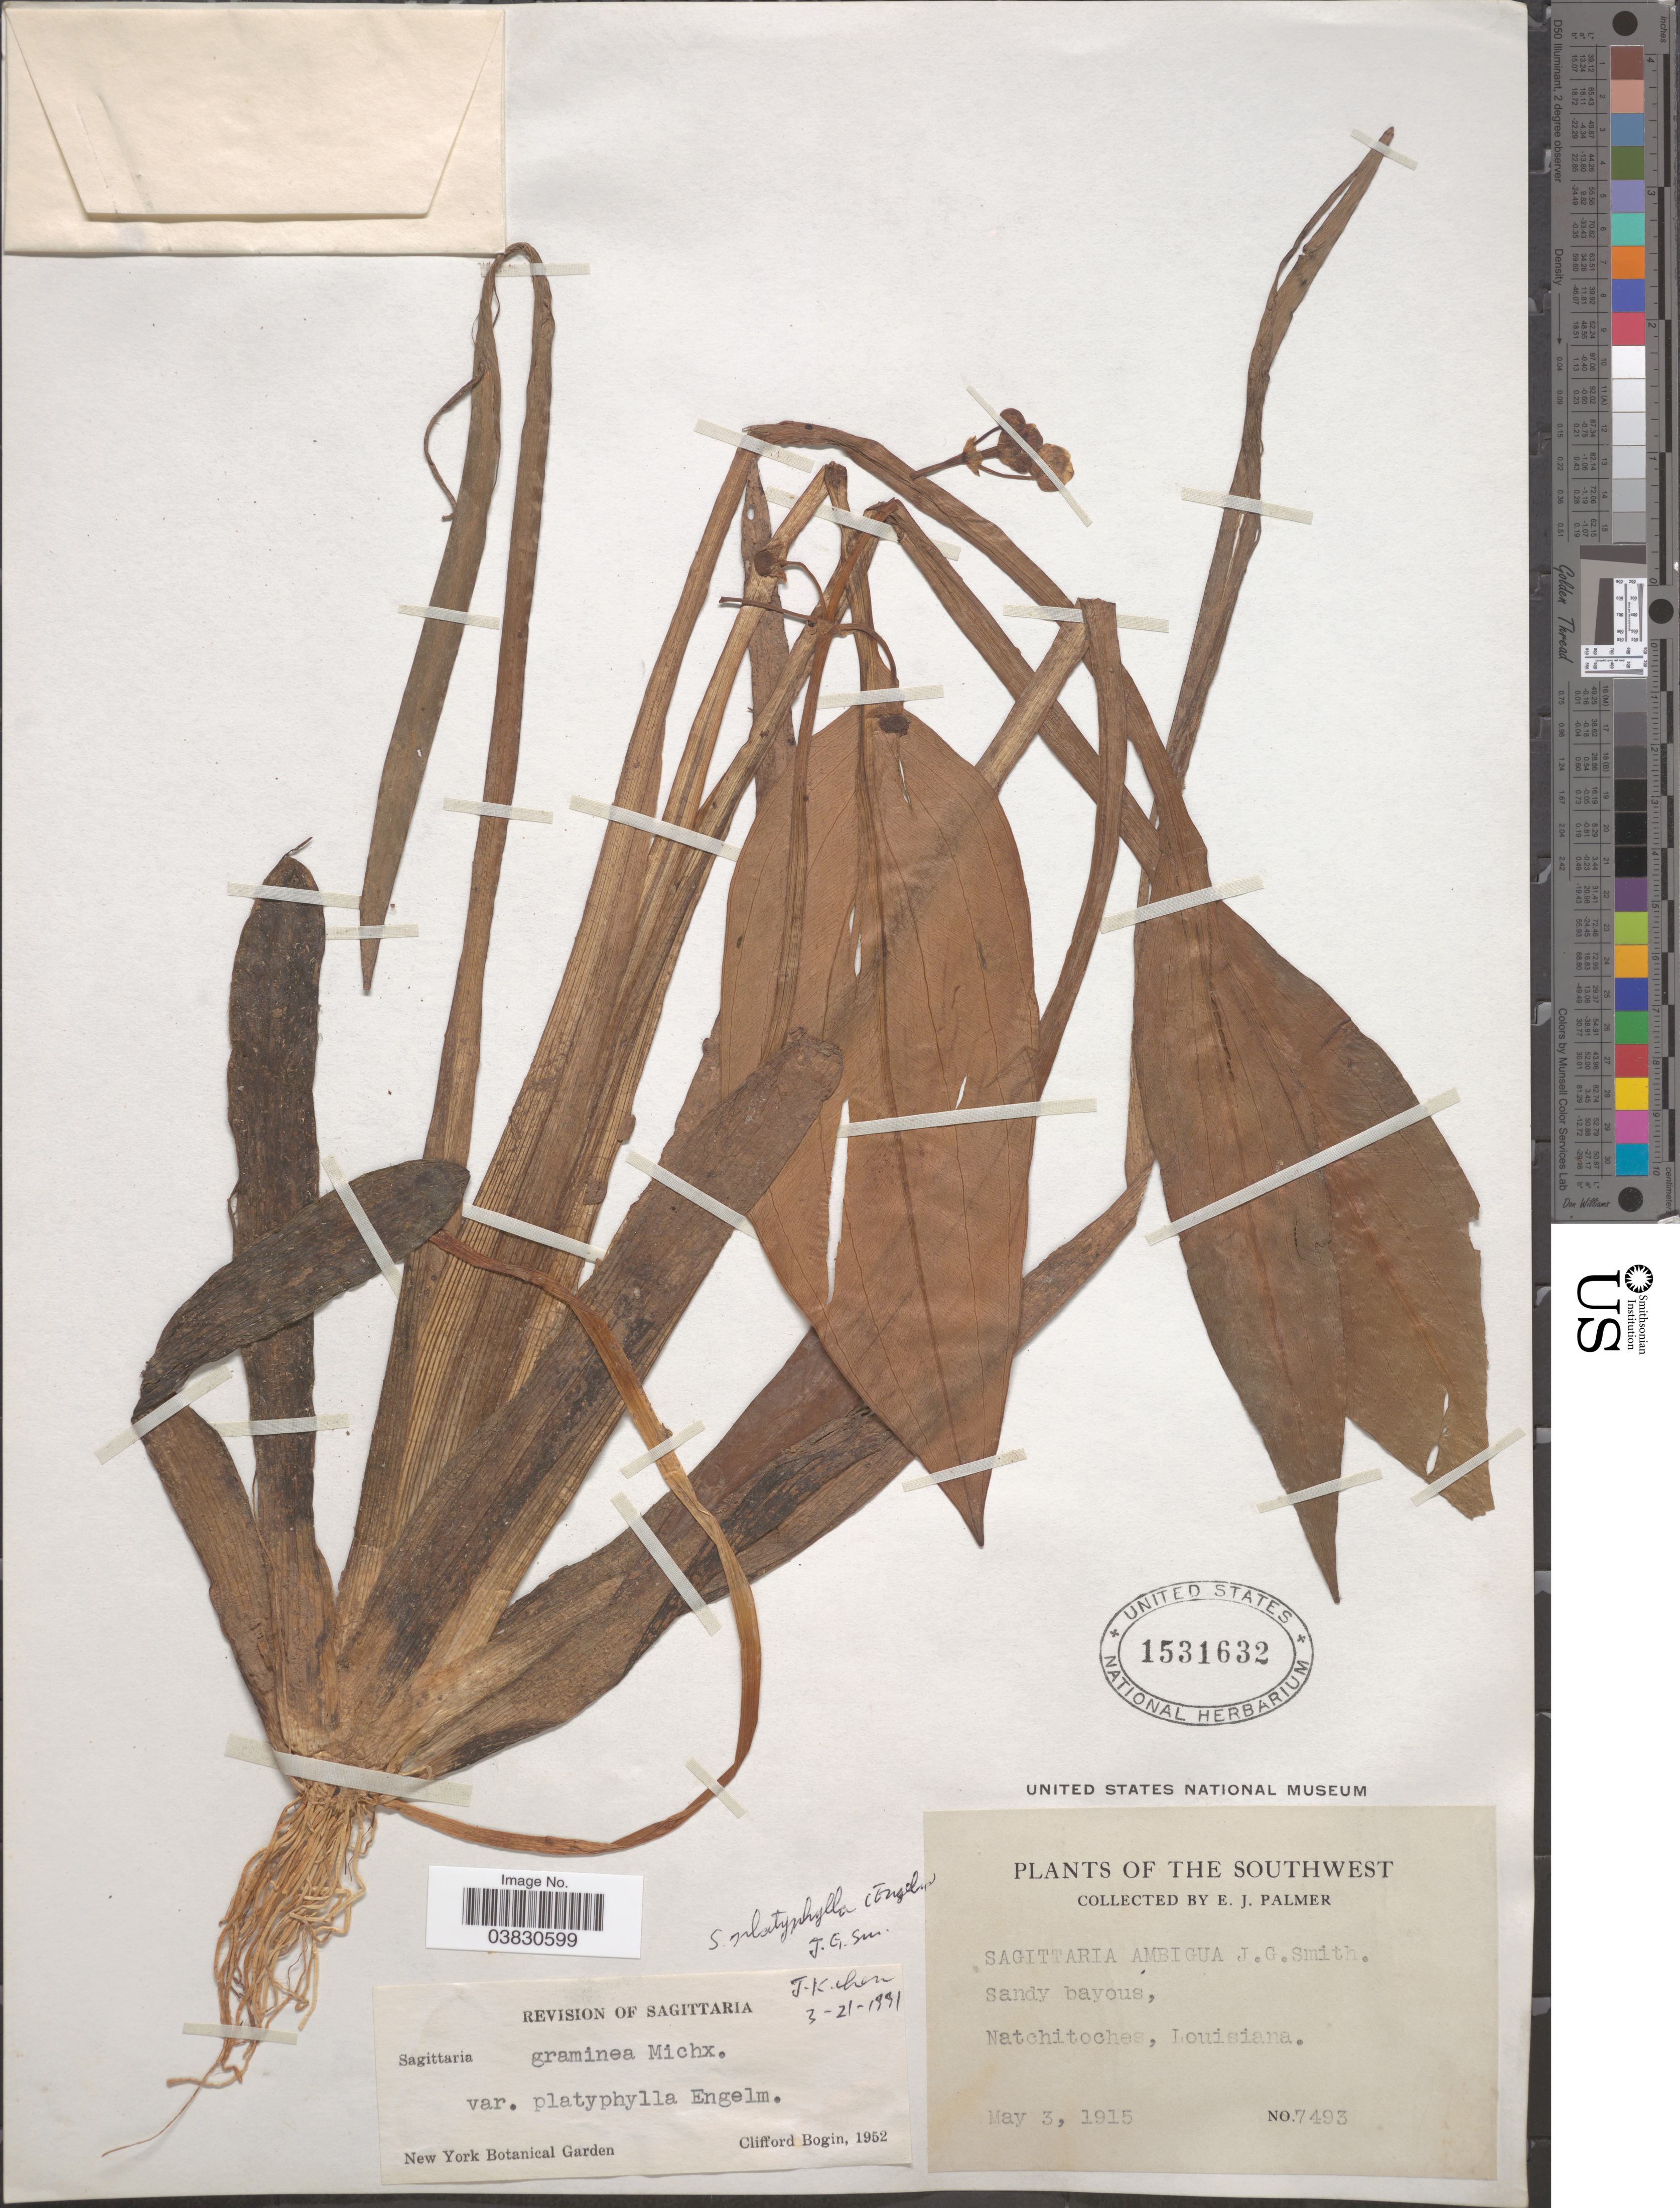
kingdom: Plantae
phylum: Tracheophyta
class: Liliopsida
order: Alismatales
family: Alismataceae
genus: Sagittaria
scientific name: Sagittaria platyphylla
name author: (Englem.) J.G. Sm.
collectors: E. J. Palmer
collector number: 7493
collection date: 1915-05-03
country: United States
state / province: Louisiana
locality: Southwest. Natchitoches.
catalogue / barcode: US 1531632